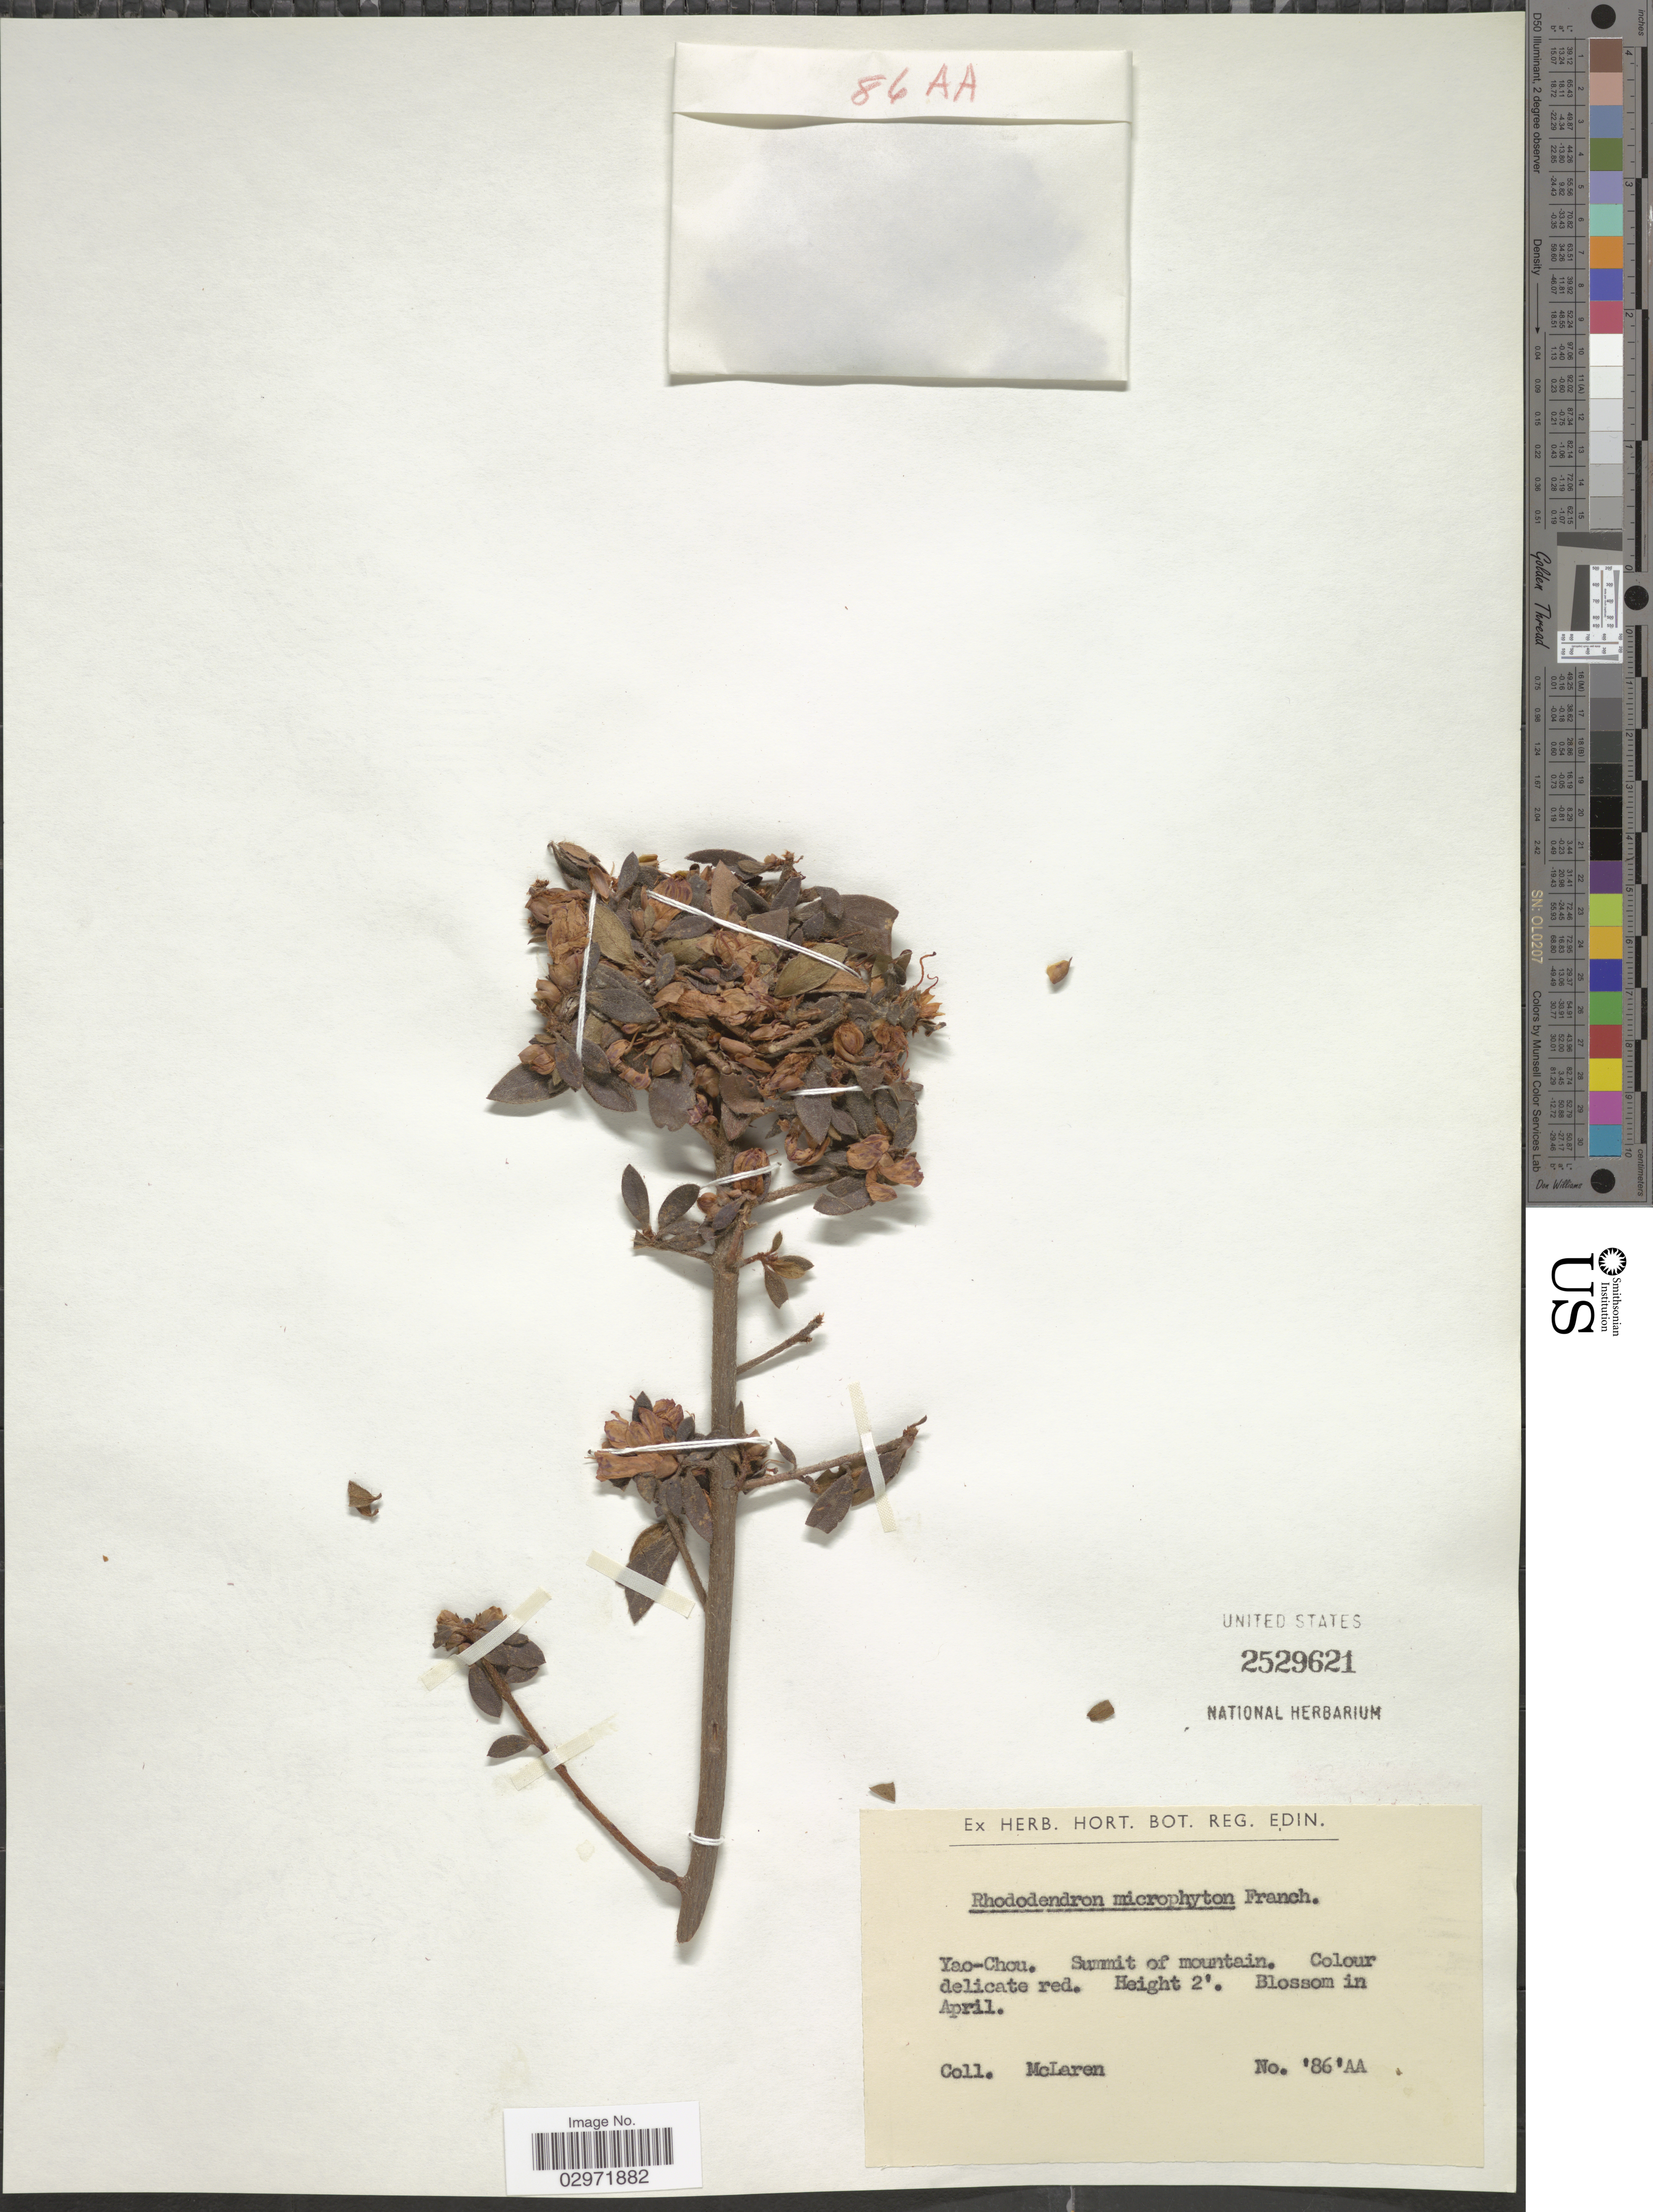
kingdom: Plantae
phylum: Tracheophyta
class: Magnoliopsida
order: Ericales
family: Ericaceae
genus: Rhododendron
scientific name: Rhododendron microphyton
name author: Franch.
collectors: McLaren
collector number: '86'AA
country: China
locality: Yao-Chou.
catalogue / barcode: US 2529621